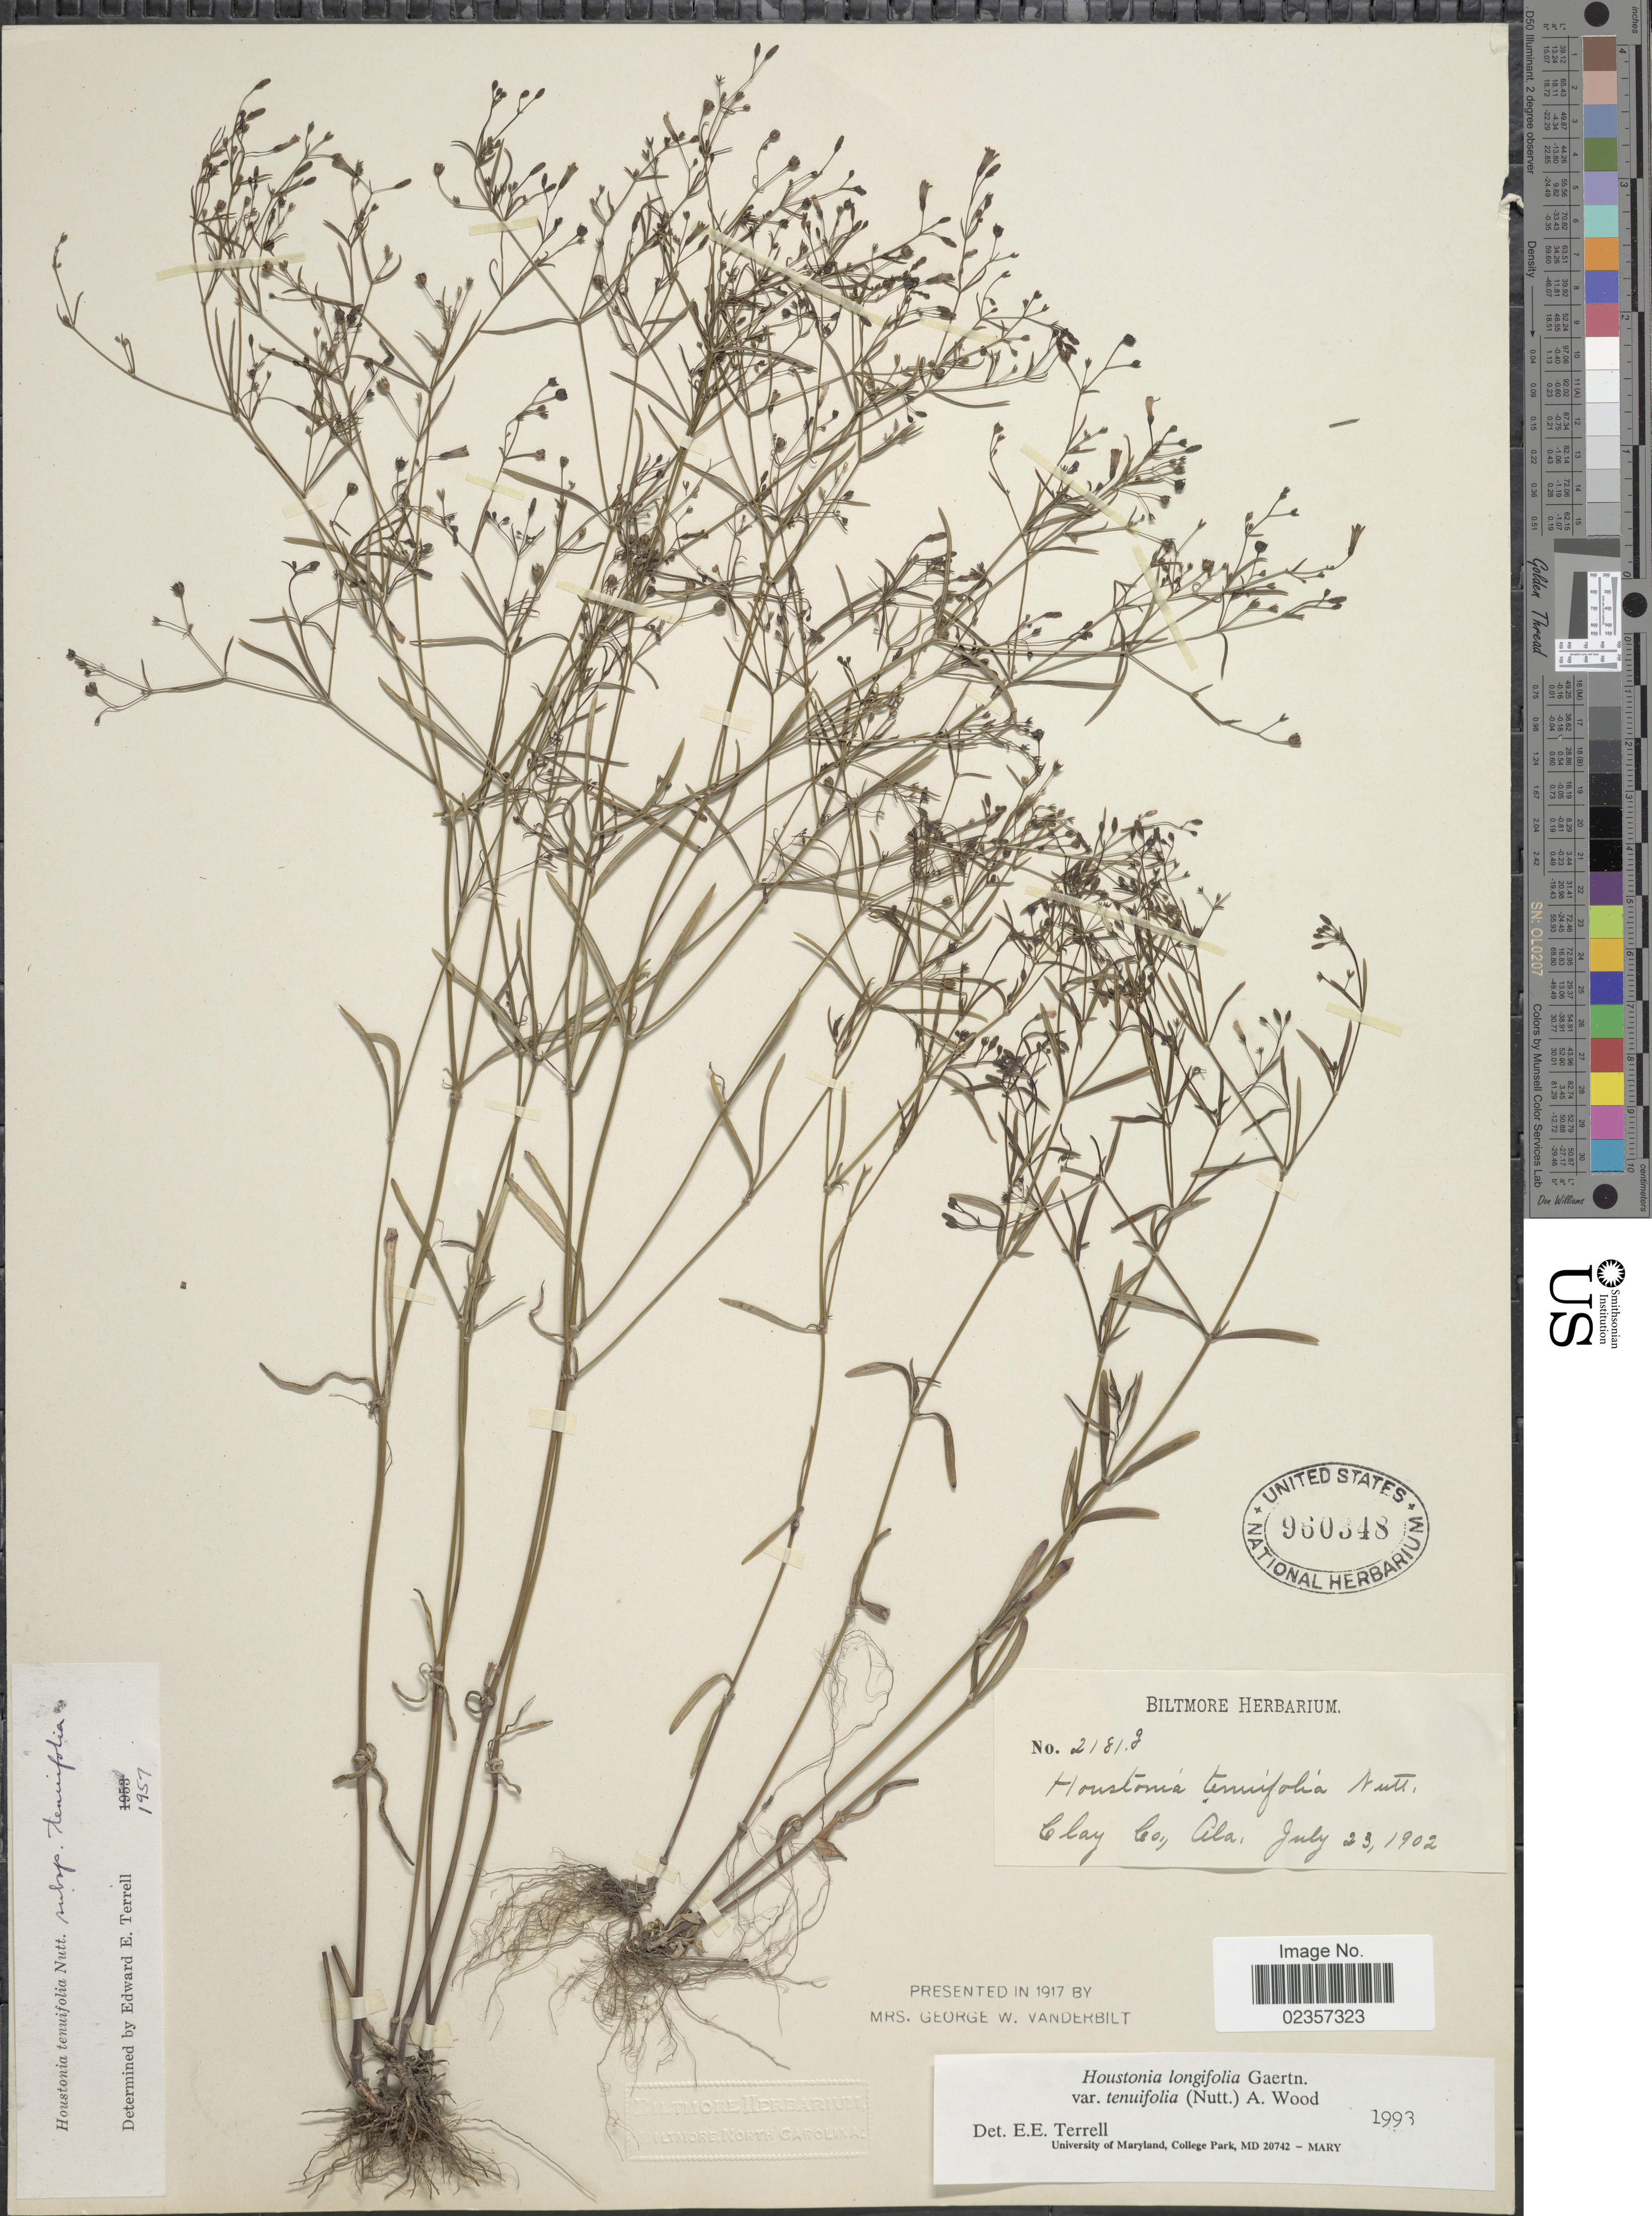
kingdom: Plantae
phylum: Tracheophyta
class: Magnoliopsida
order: Gentianales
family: Rubiaceae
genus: Houstonia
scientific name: Houstonia longifolia var. tenuifolia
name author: (Nutt.) Alph. Wood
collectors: ex herb. Biltmore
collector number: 2181G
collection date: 1902-07-23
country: United States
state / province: Alabama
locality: Clay Co.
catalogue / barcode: US 960348